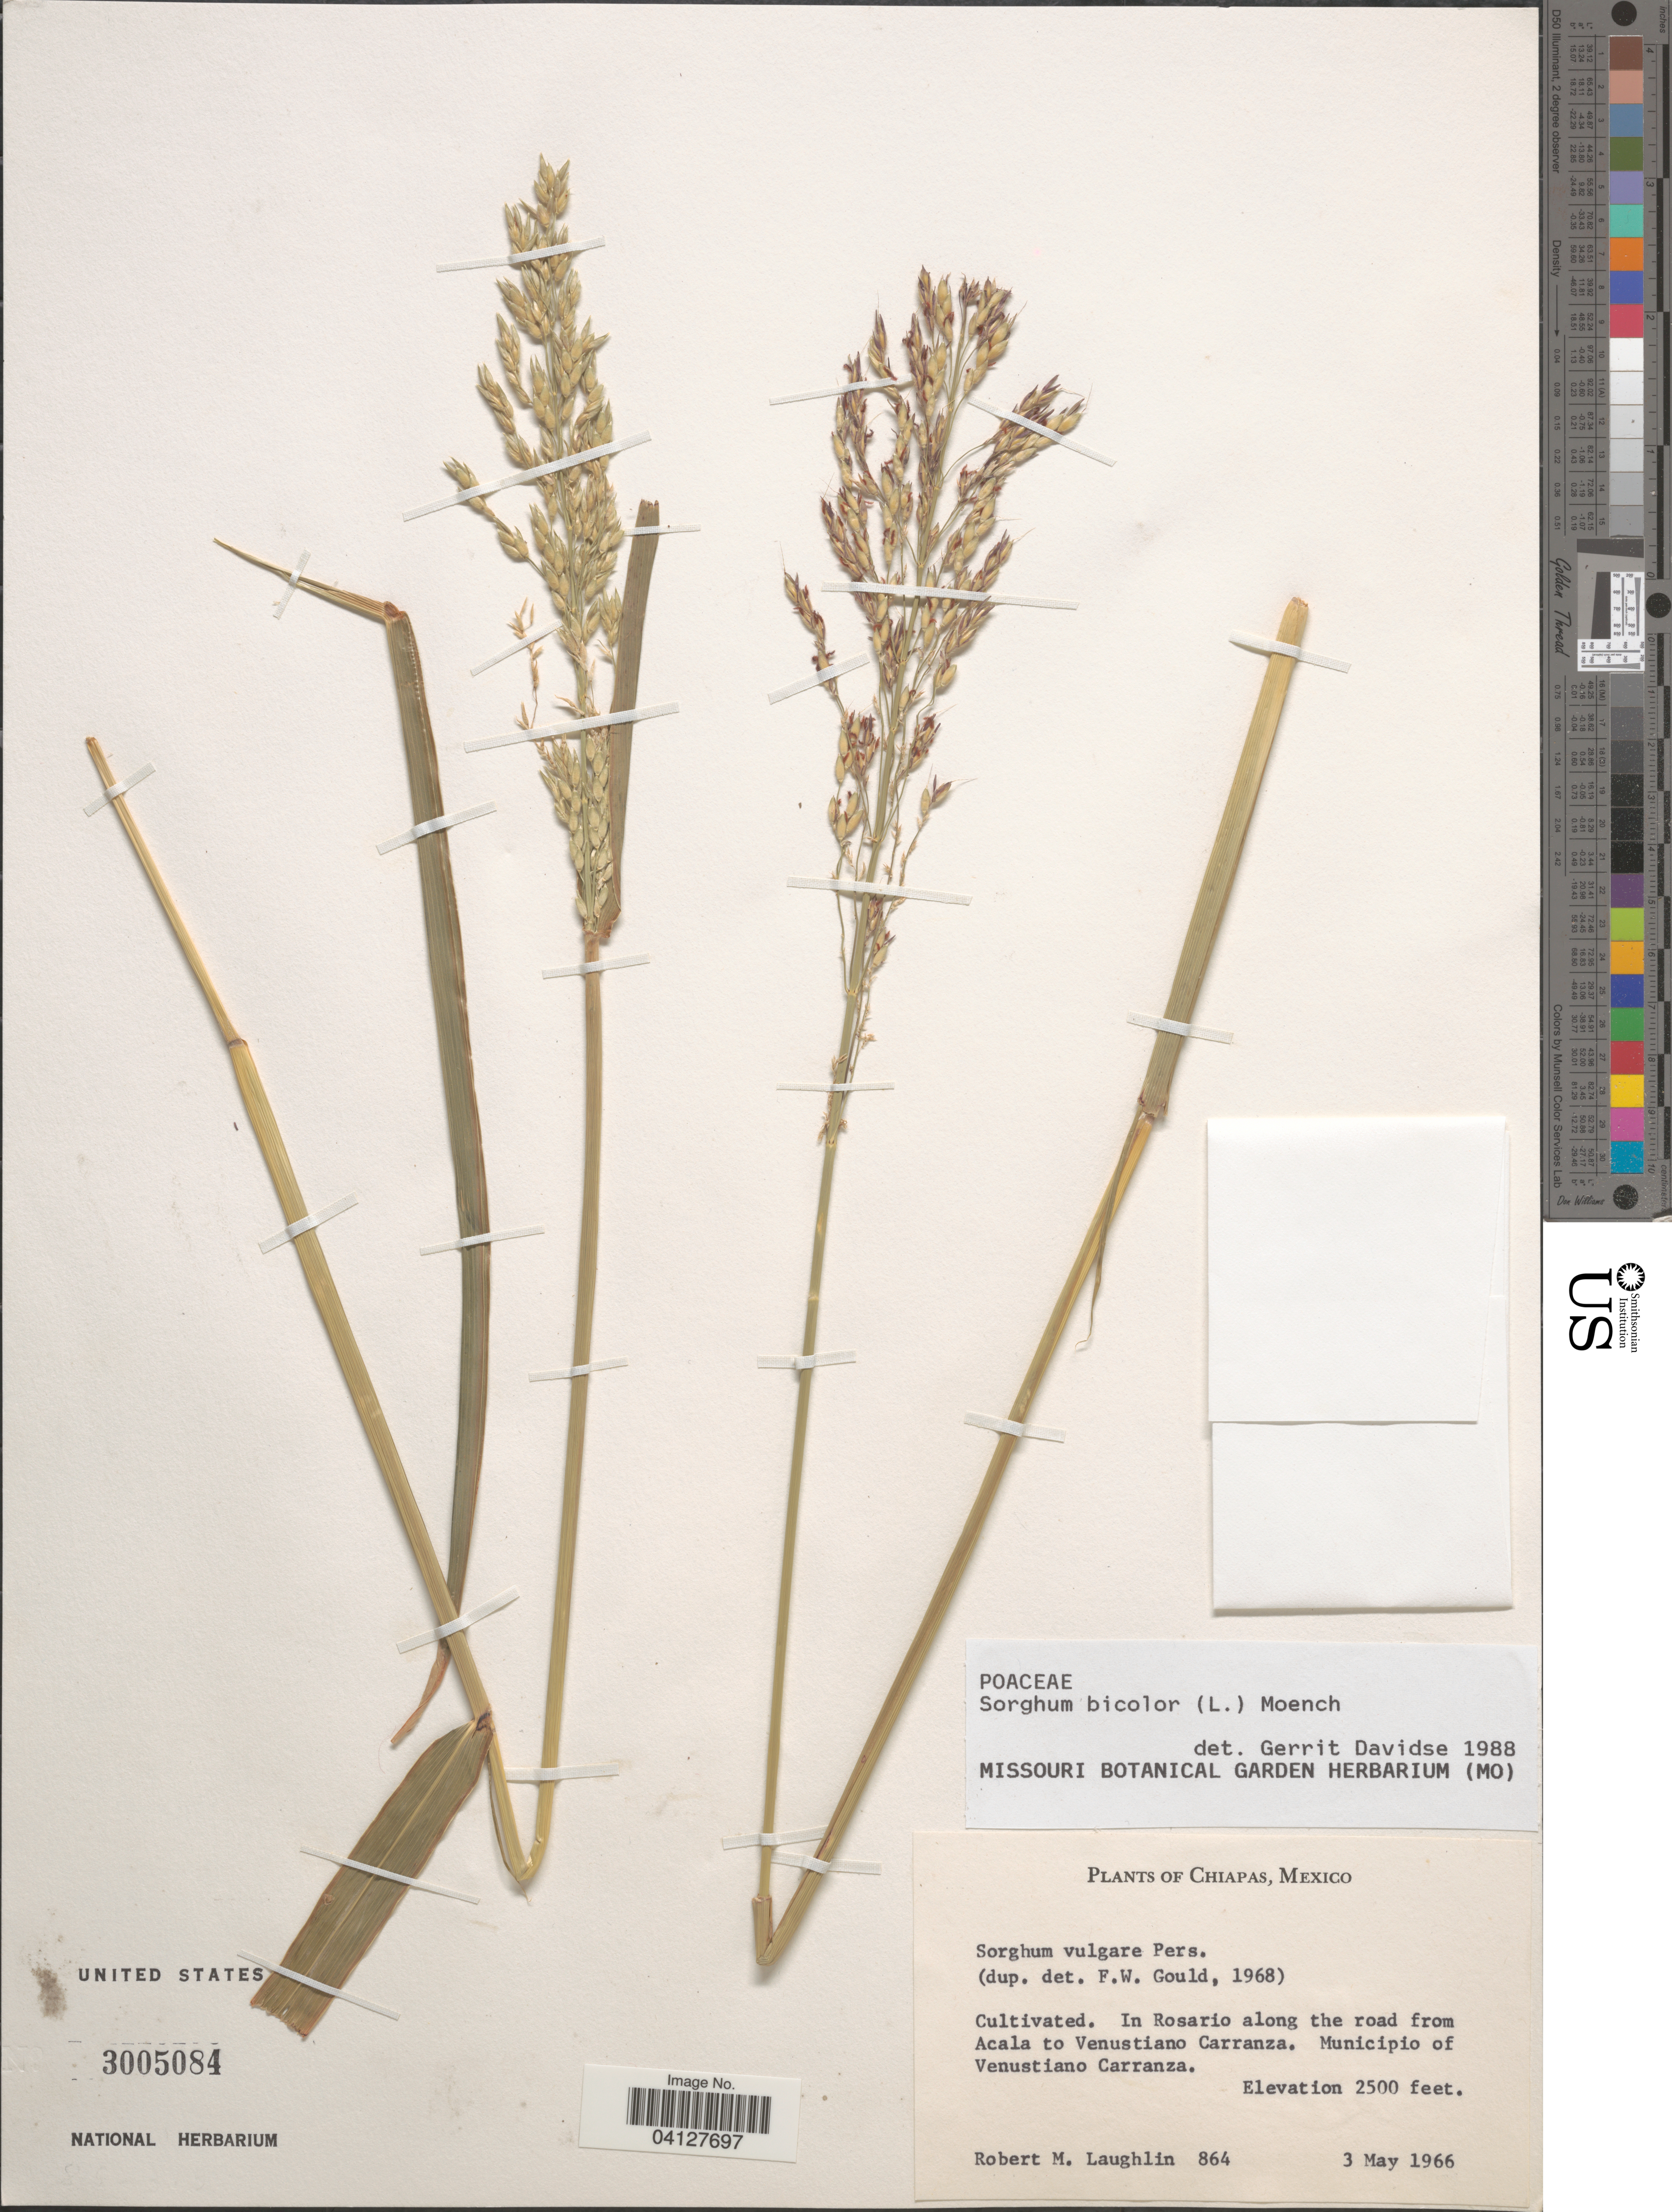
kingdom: Plantae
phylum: Tracheophyta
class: Liliopsida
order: Poales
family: Poaceae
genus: Sorghum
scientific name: Sorghum bicolor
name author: (L.) Moench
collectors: R. M. Laughlin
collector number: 864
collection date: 1966-05-03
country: Mexico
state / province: Chiapas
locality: In Rosario along the road from Acala to Venustiano Carranza. Municipio of Venustiano Carranza.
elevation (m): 762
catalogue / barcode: US 3005084